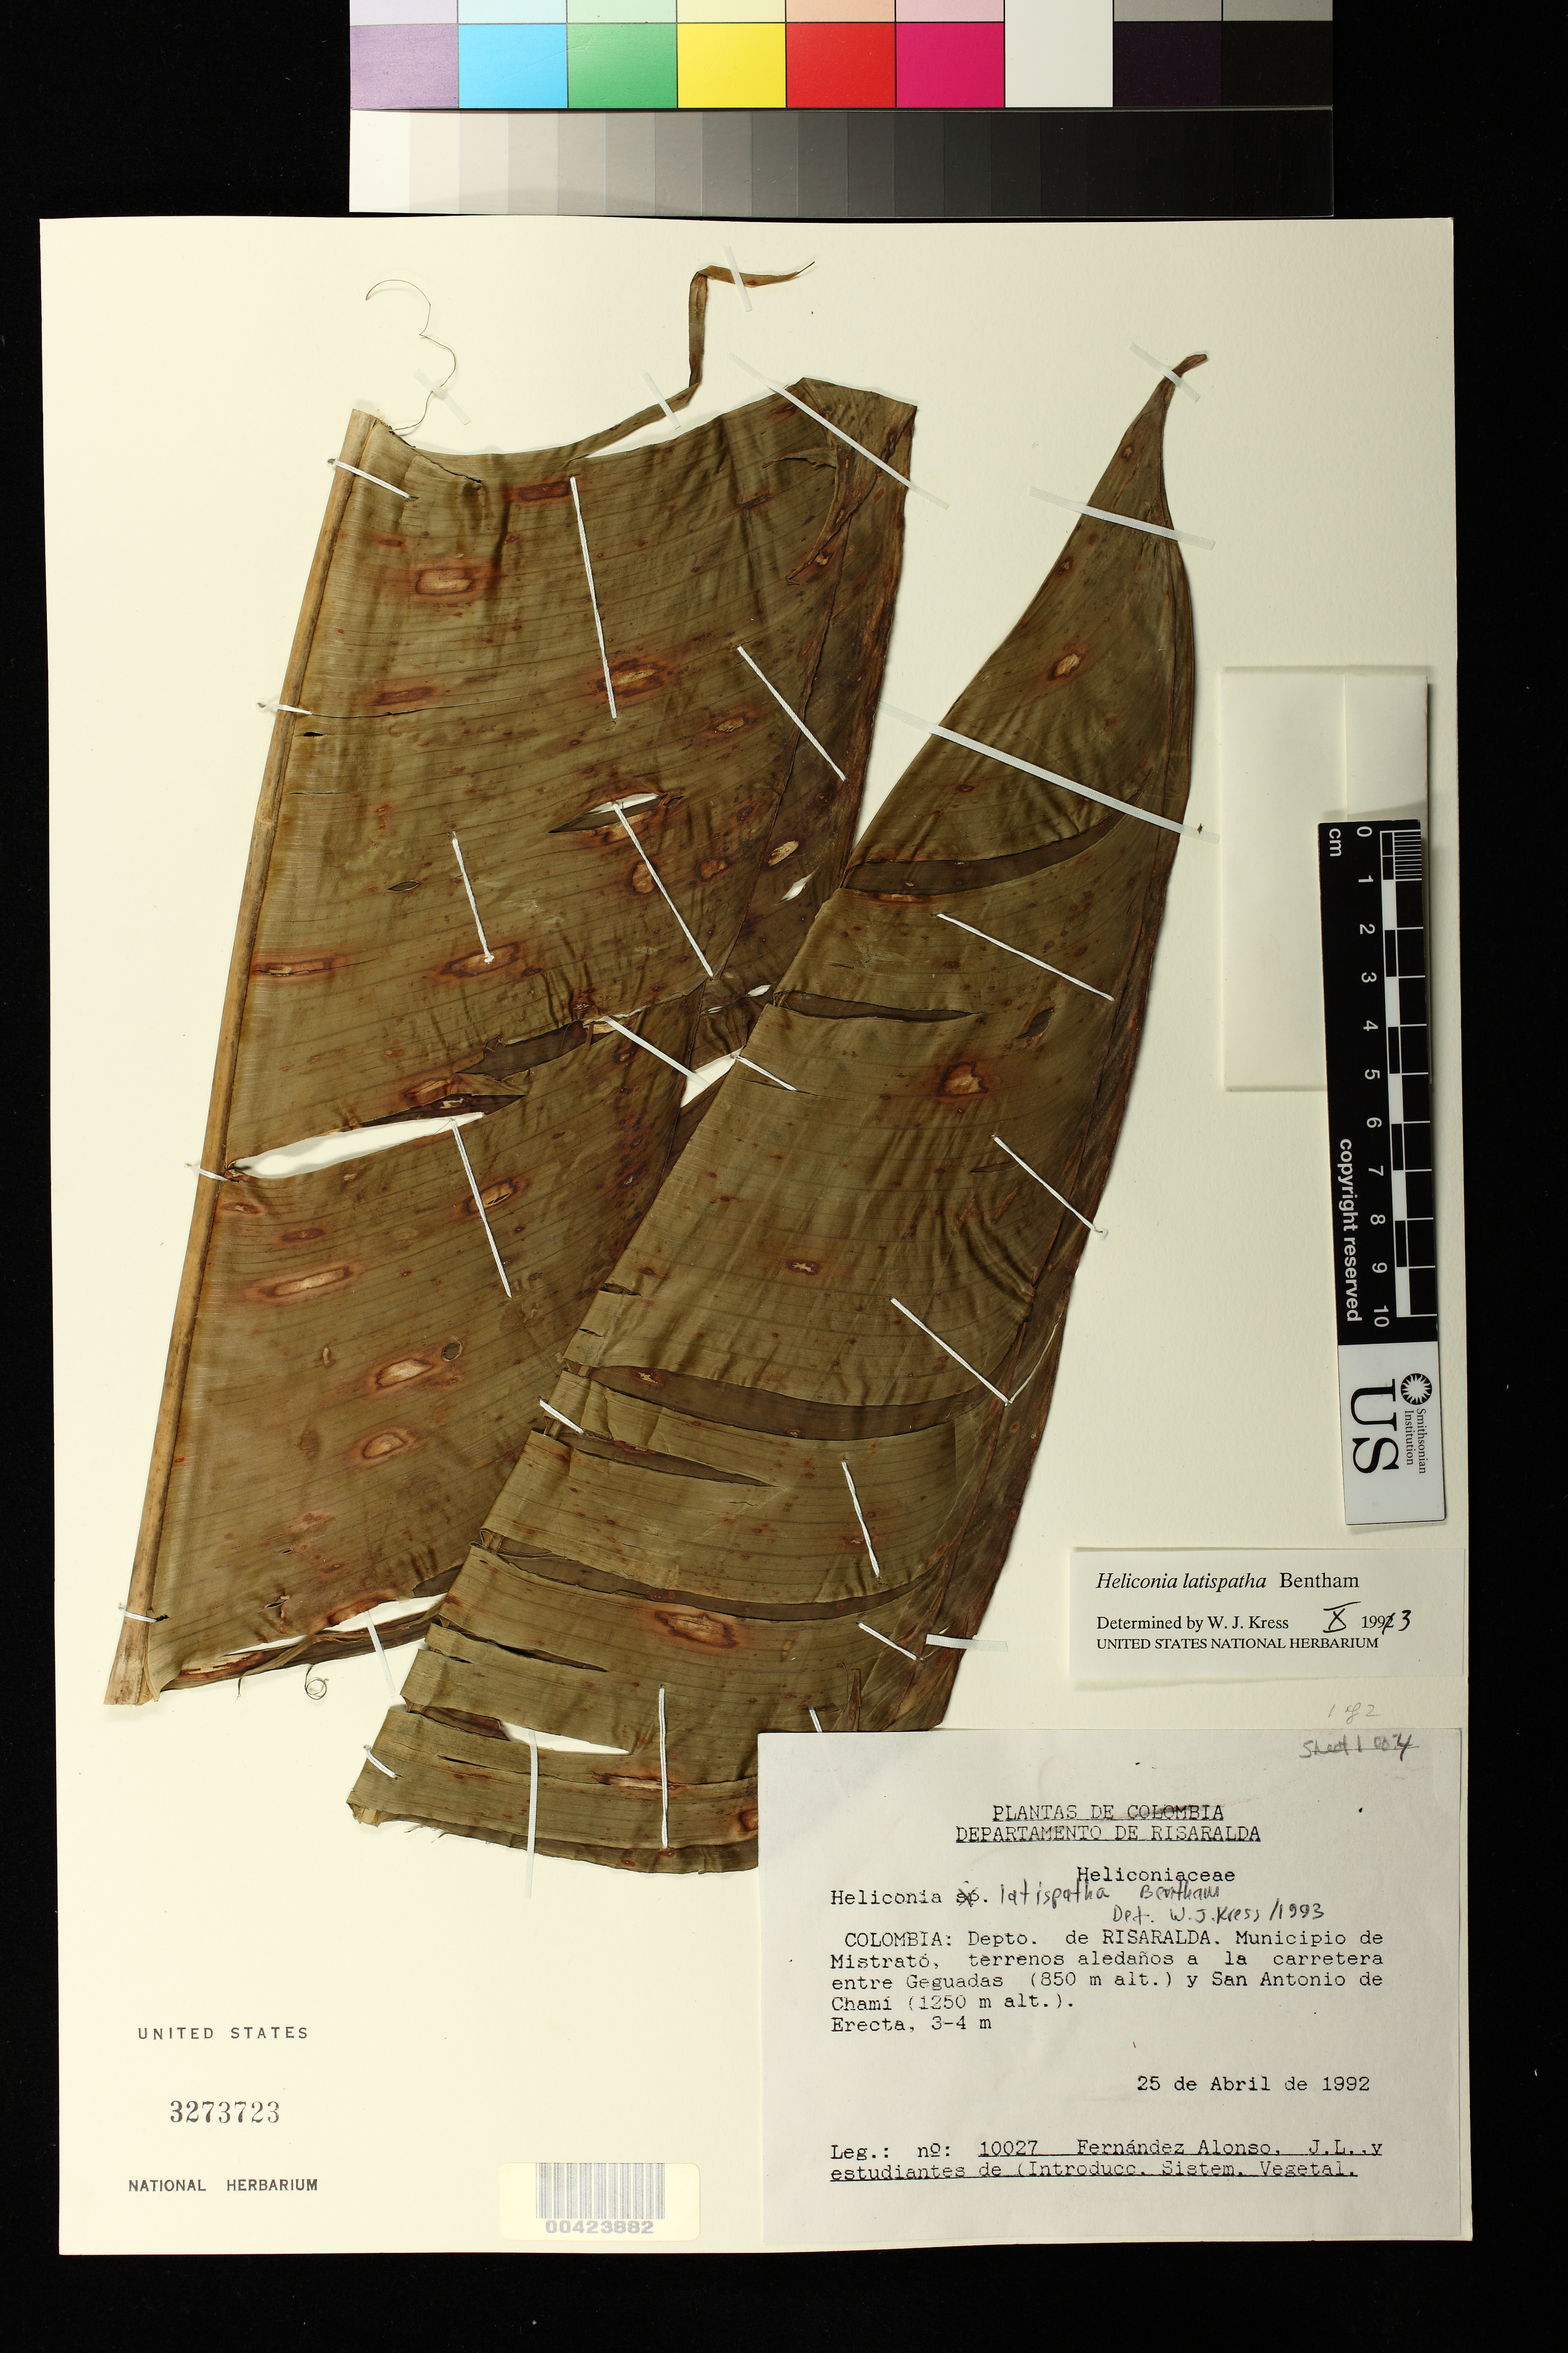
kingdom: Plantae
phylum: Tracheophyta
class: Liliopsida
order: Zingiberales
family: Heliconiaceae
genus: Heliconia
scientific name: Heliconia latispatha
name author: Benth.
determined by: Kress, W. J., (US), Smithsonian Institution - National Museum of Natural History (UNITED STATES)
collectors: J. L. Fernández-Alonso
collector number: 10027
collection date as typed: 25 Apr 1992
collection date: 1992-04-25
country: Colombia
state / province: Risaralda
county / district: Mistrató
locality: Entre Geguadas y San Antonia de Chami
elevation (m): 850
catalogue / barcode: US 3273723